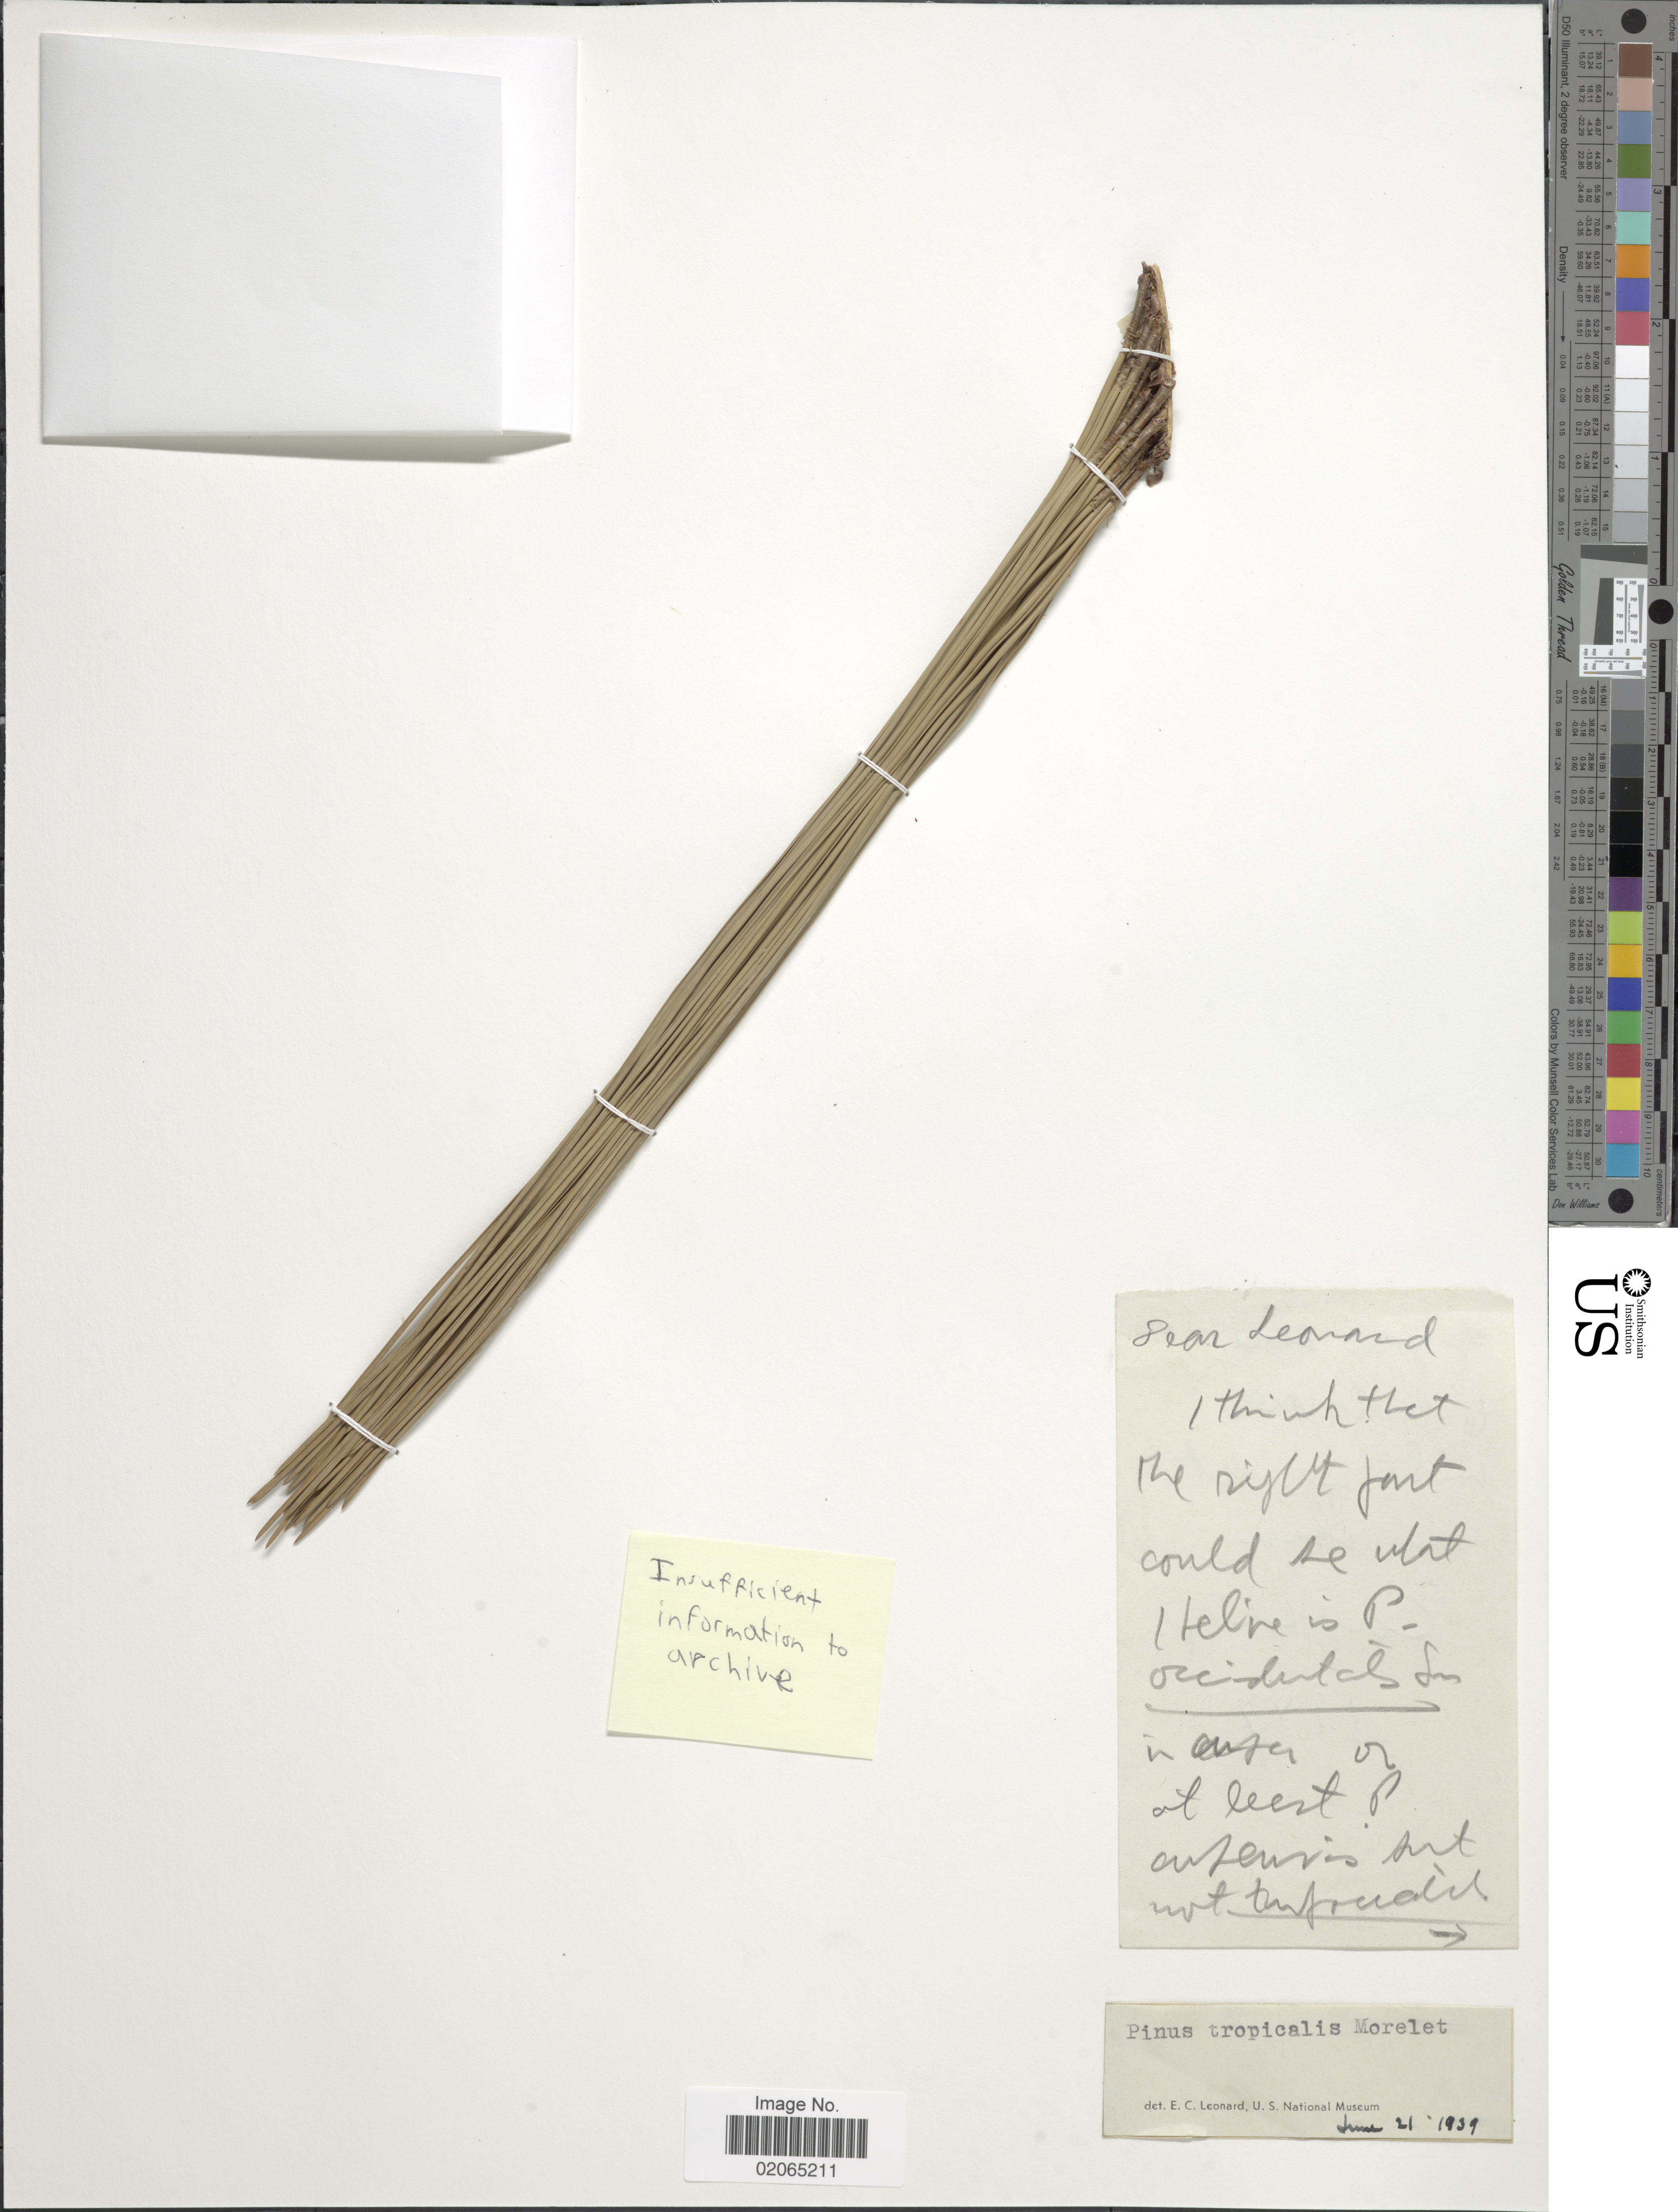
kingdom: Plantae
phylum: Tracheophyta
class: Pinopsida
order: Pinales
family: Pinaceae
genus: Pinus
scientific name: Pinus tropicalis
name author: Morelet